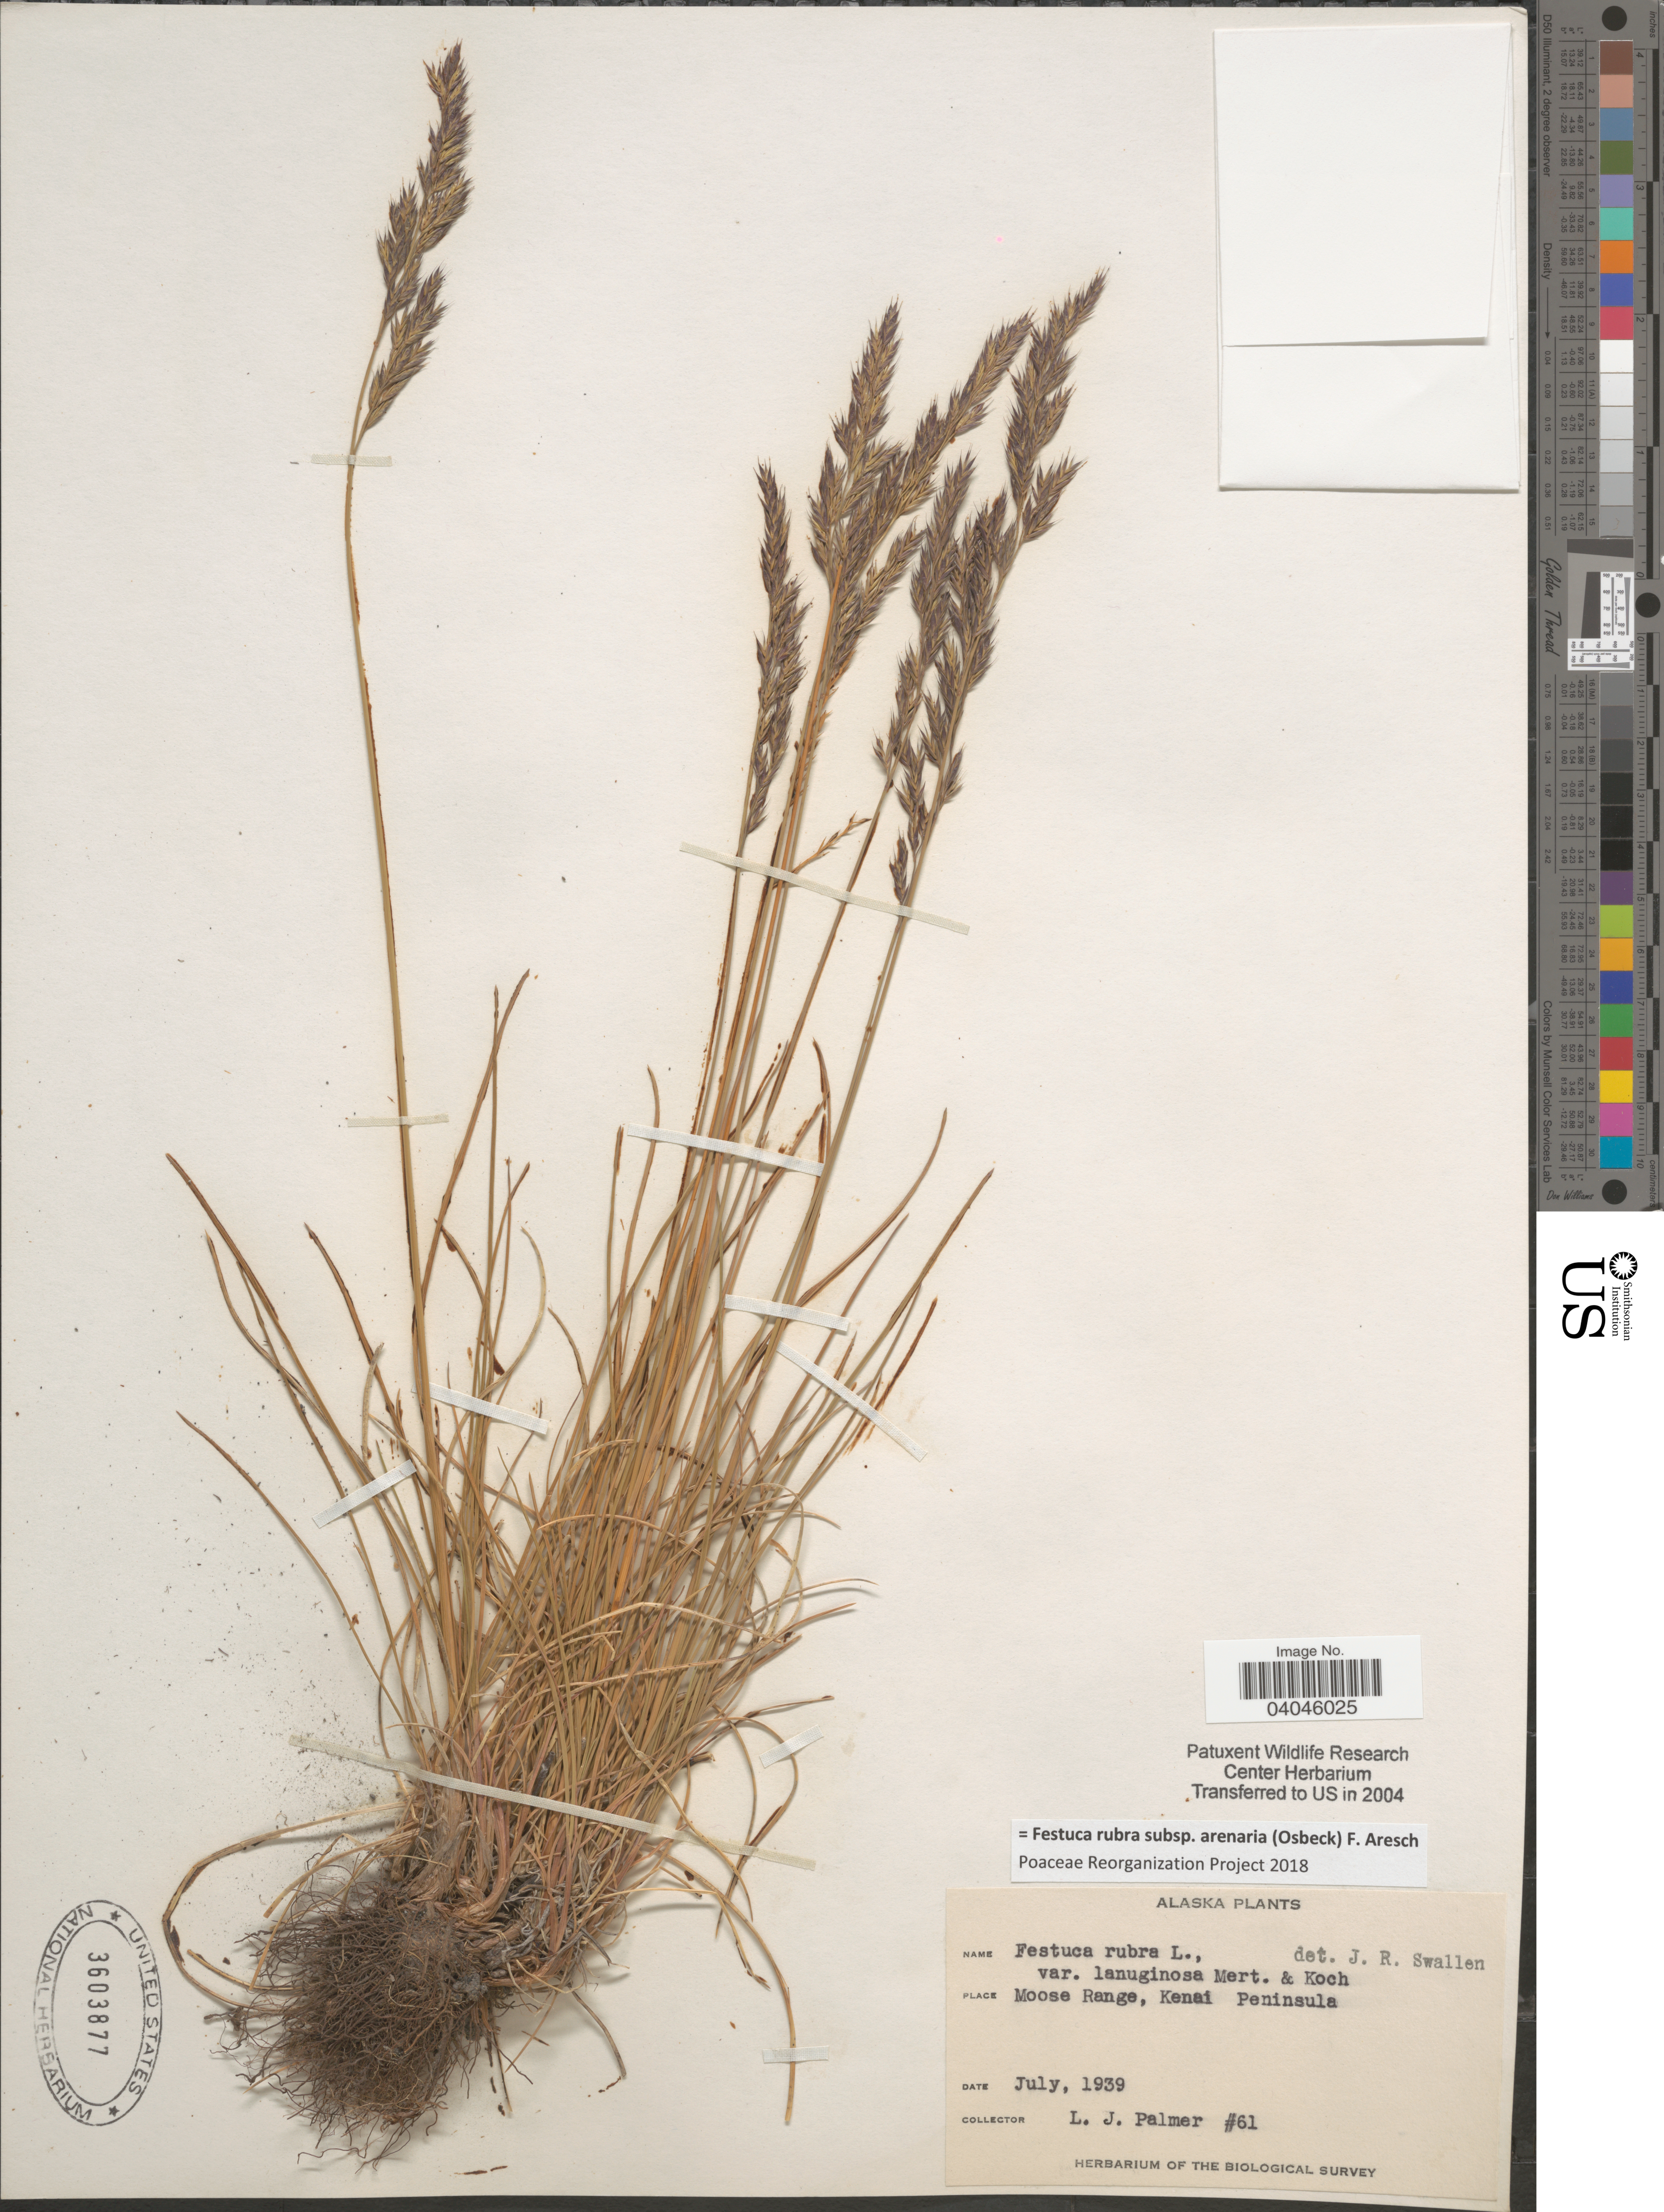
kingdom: Plantae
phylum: Tracheophyta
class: Liliopsida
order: Poales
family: Poaceae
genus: Festuca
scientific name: Festuca rubra subsp. arenaria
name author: (Osbeck) F. Aresch.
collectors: L. J. Palmer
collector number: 61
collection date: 1939-07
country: United States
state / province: Alaska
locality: Moose Range, Kenai Peninsula.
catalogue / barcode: US 3603877